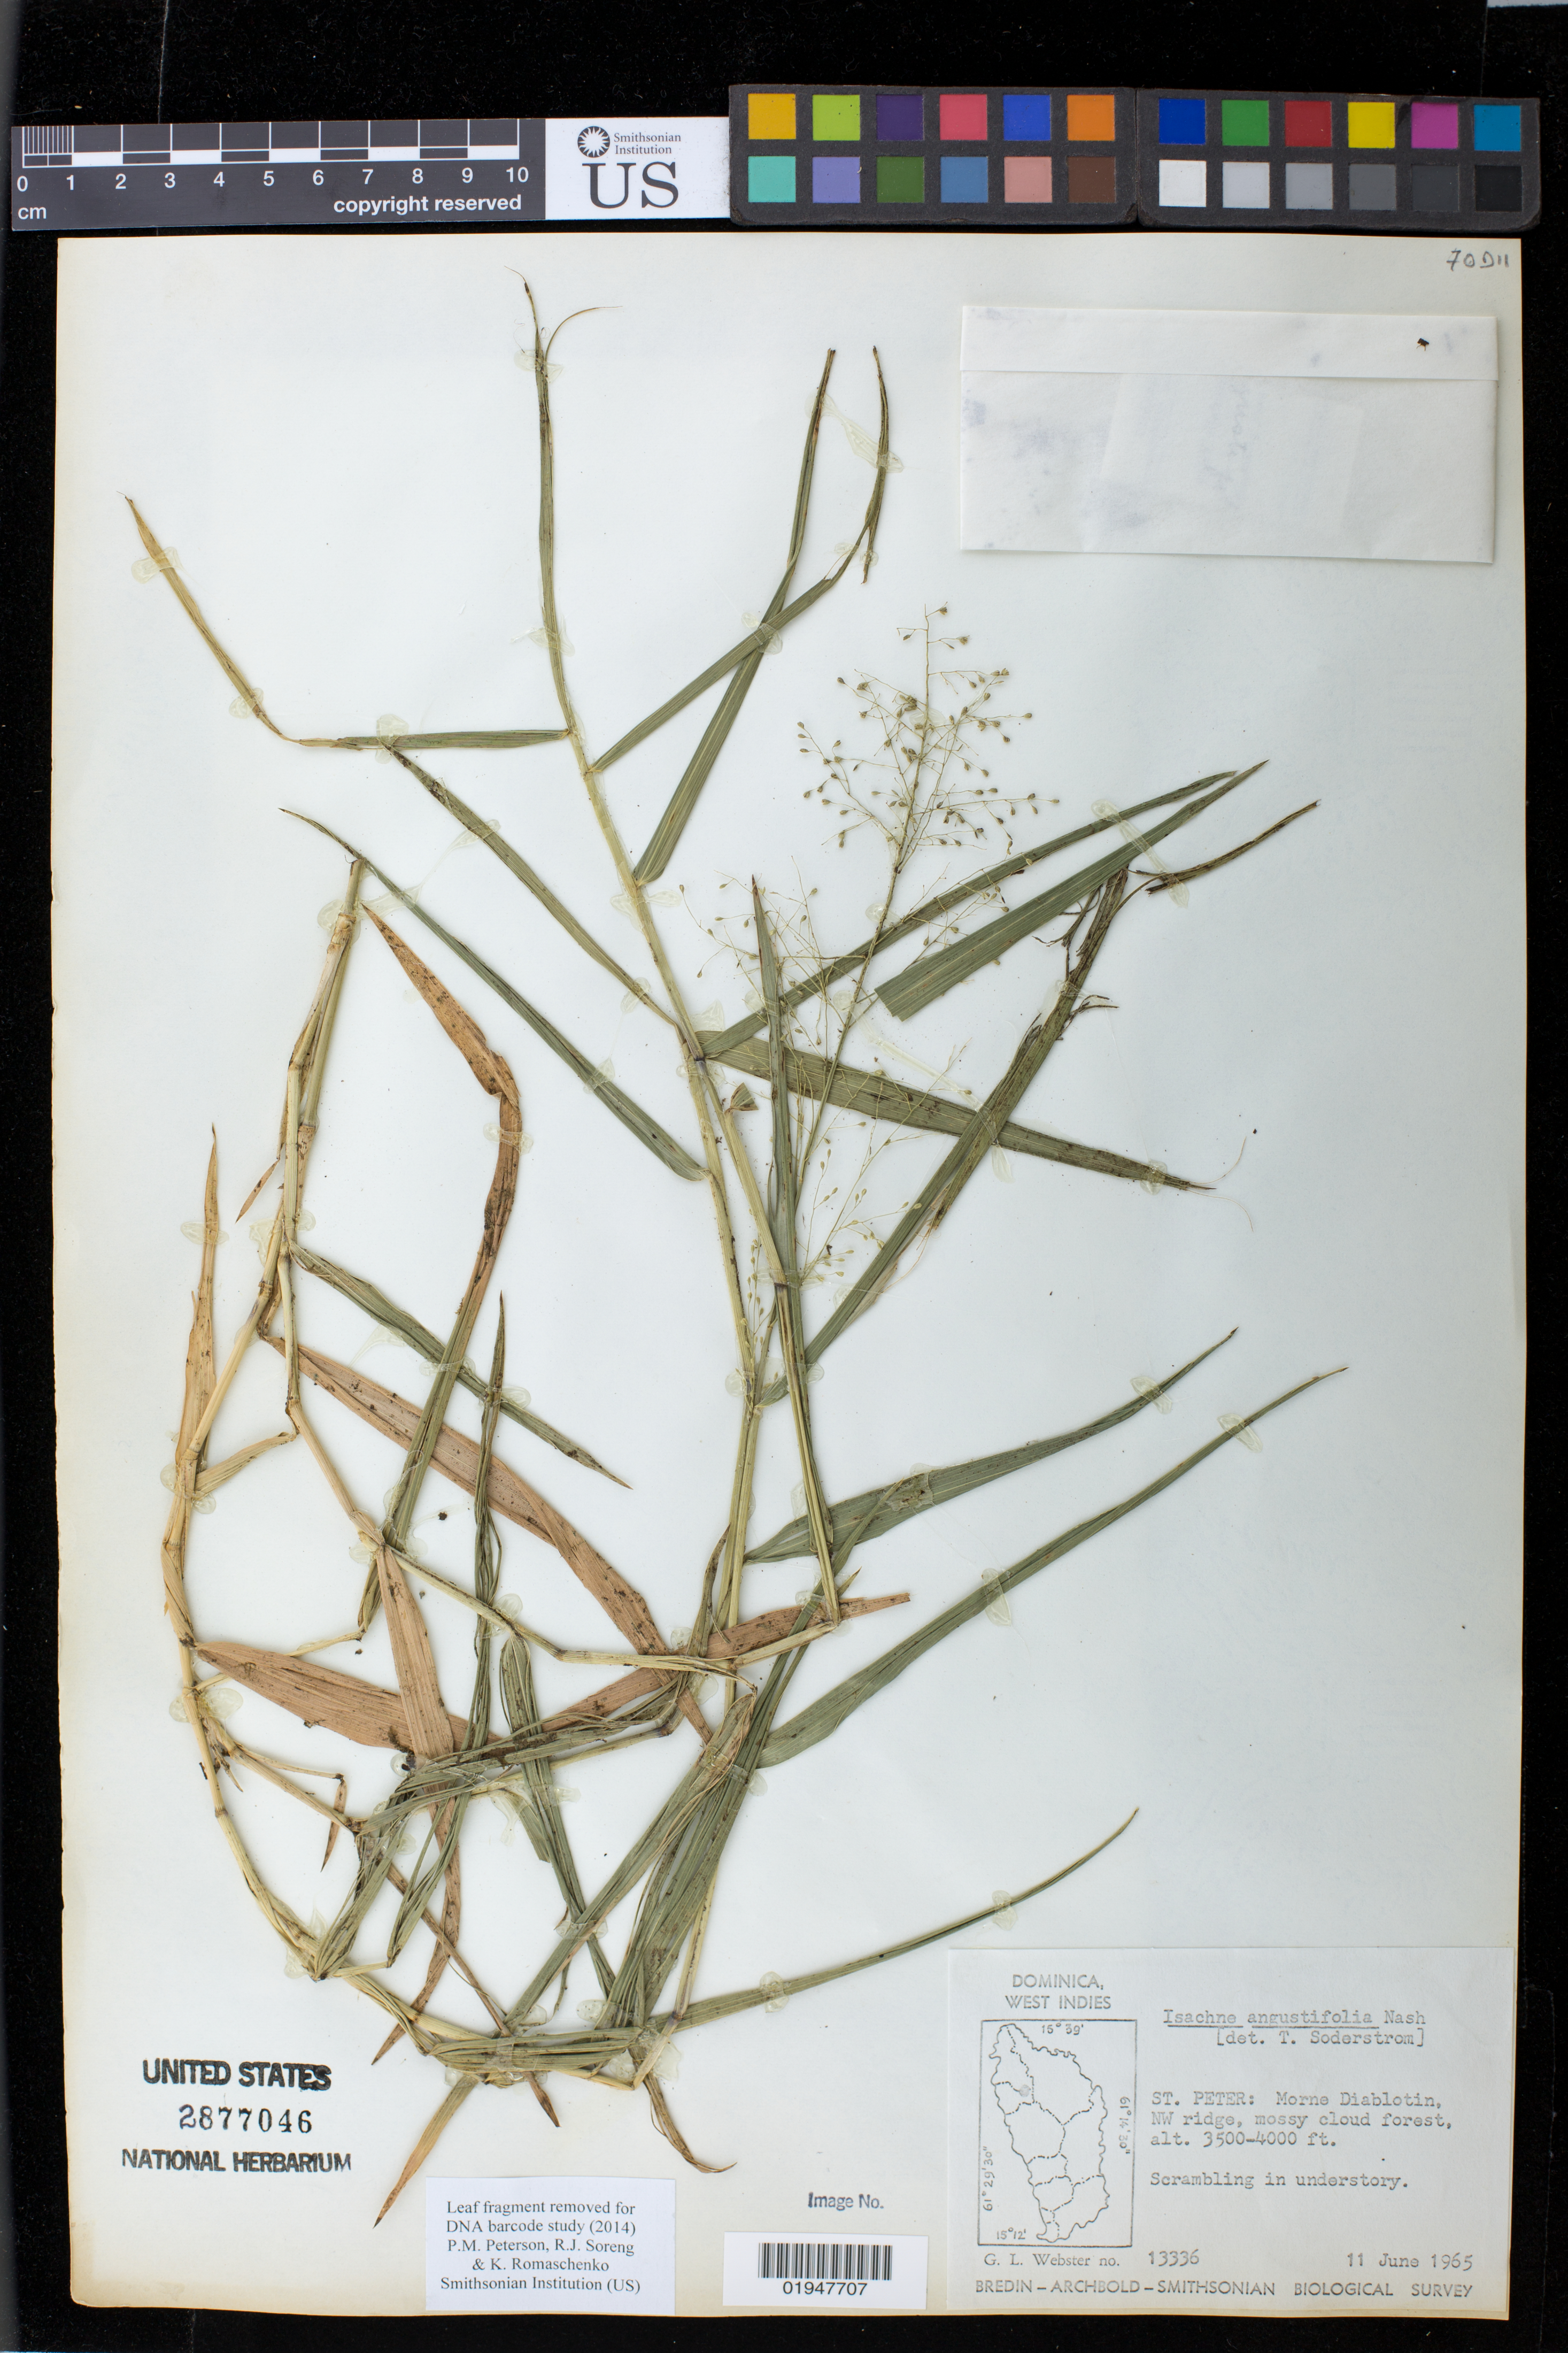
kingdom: Plantae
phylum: Tracheophyta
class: Liliopsida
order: Poales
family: Poaceae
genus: Isachne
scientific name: Isachne angustifolia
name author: Nash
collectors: G. L. Webster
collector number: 13336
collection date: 1965-06-11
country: Dominica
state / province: St. Peter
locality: Morne Diablotin [Morne Diablotins], NW ridge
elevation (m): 1067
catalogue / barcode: US 2877046